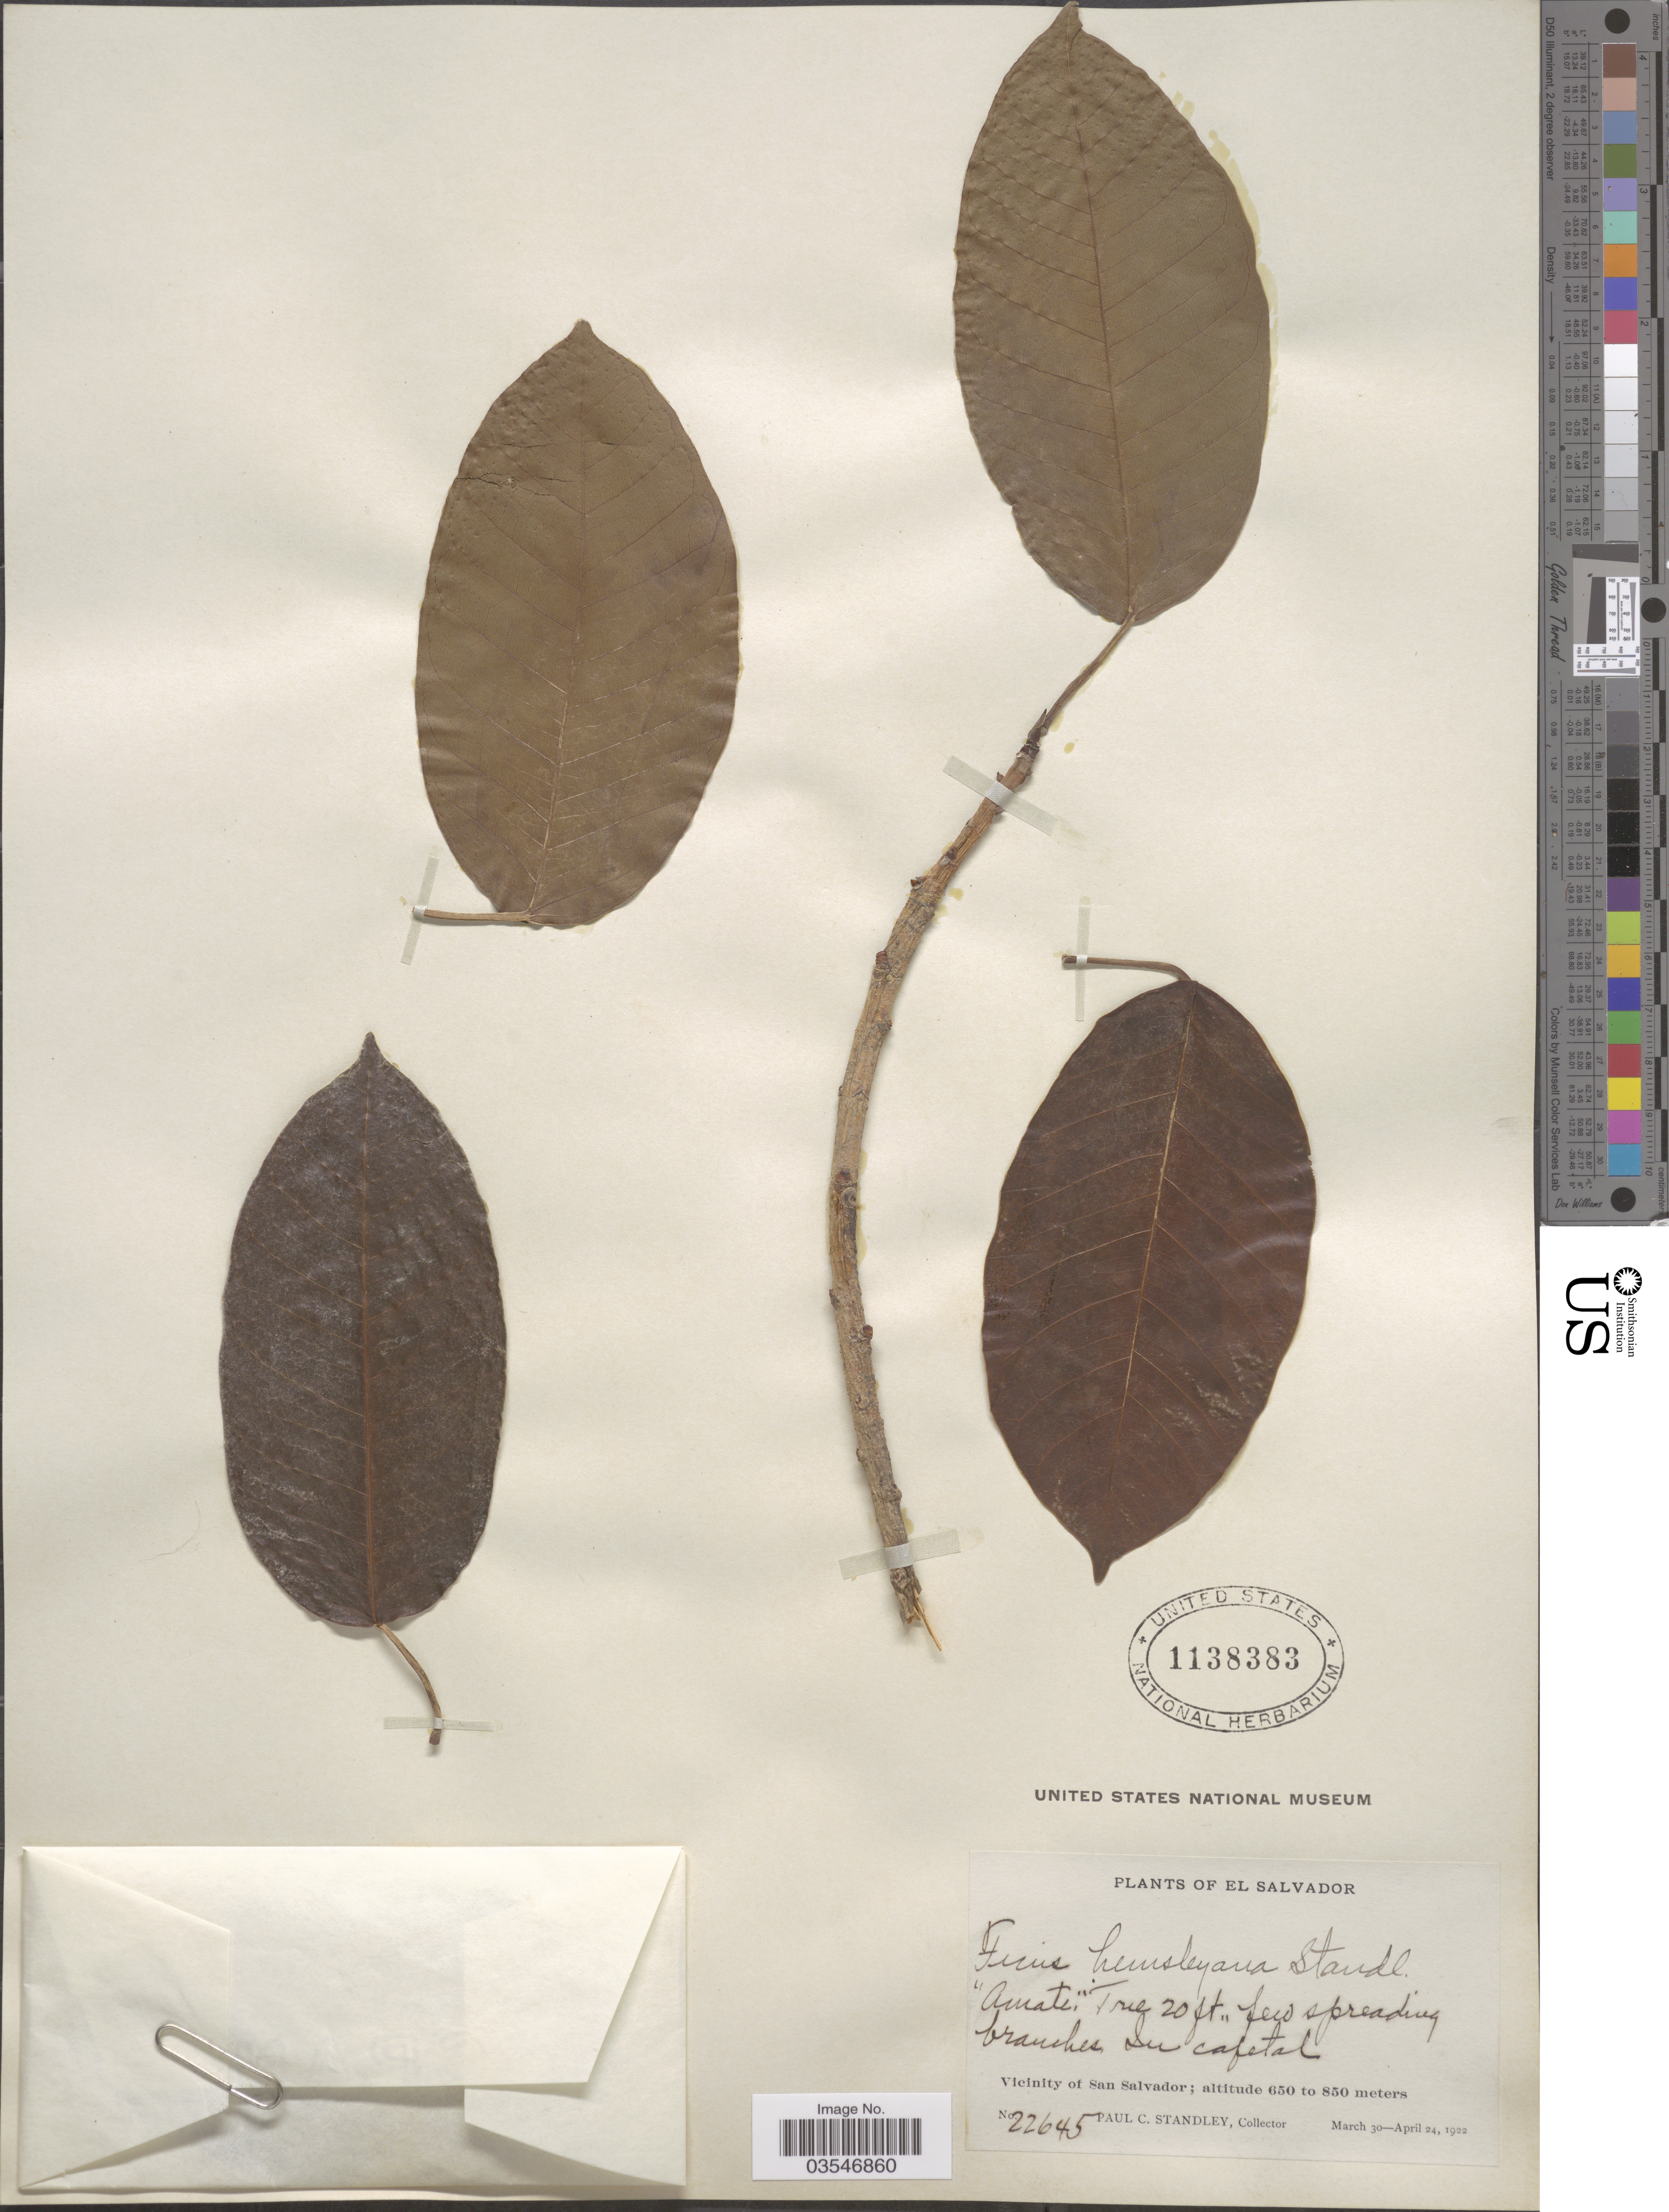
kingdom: Plantae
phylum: Tracheophyta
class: Magnoliopsida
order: Rosales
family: Moraceae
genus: Ficus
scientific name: Ficus citrifolia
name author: Mill.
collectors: P. C. Standley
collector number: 22645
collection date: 1922-03-30/1922-04-24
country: El Salvador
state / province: San Salvador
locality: Vicinity of San Salvador.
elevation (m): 650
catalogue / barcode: US 1138383